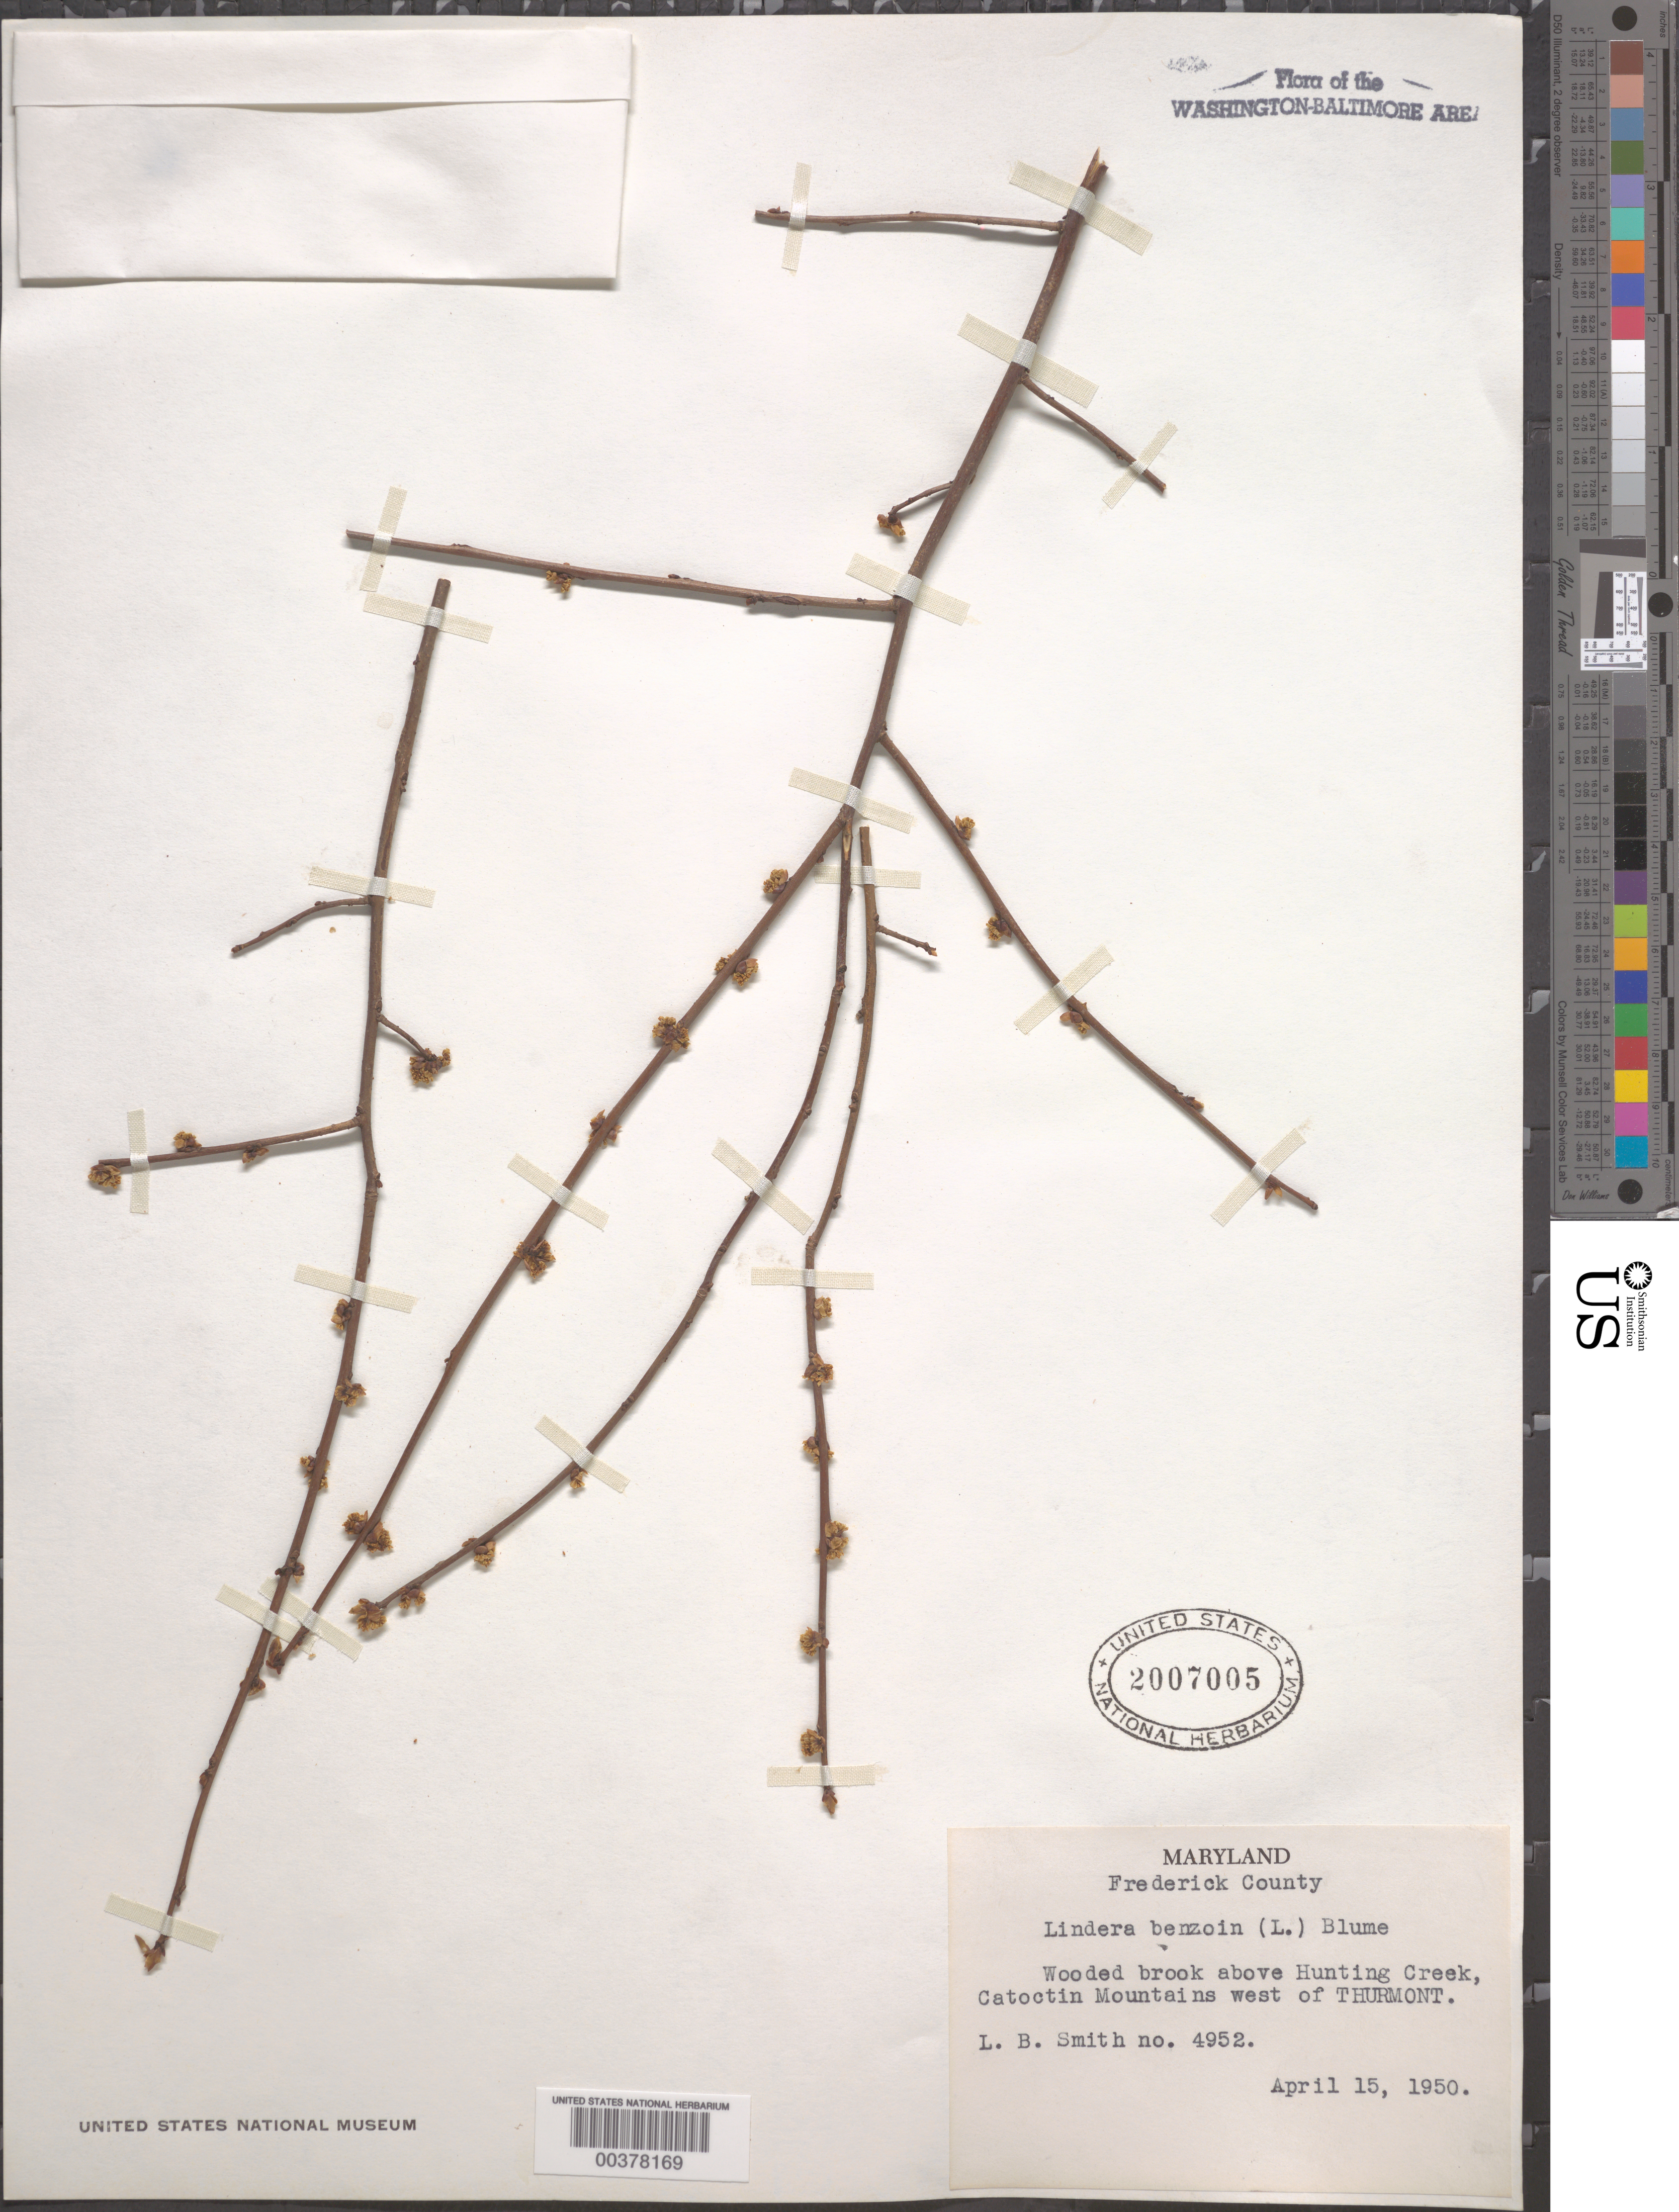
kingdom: Plantae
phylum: Tracheophyta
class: Magnoliopsida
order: Laurales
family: Lauraceae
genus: Lindera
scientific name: Lindera benzoin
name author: (L.) Blume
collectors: L. Smith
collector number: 4952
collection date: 1950-04-15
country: United States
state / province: Maryland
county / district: Frederick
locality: Frederick County. Wooded brook above Hunting Creek, Catoctin Mountains west of Thurmont.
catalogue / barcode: US 2007005